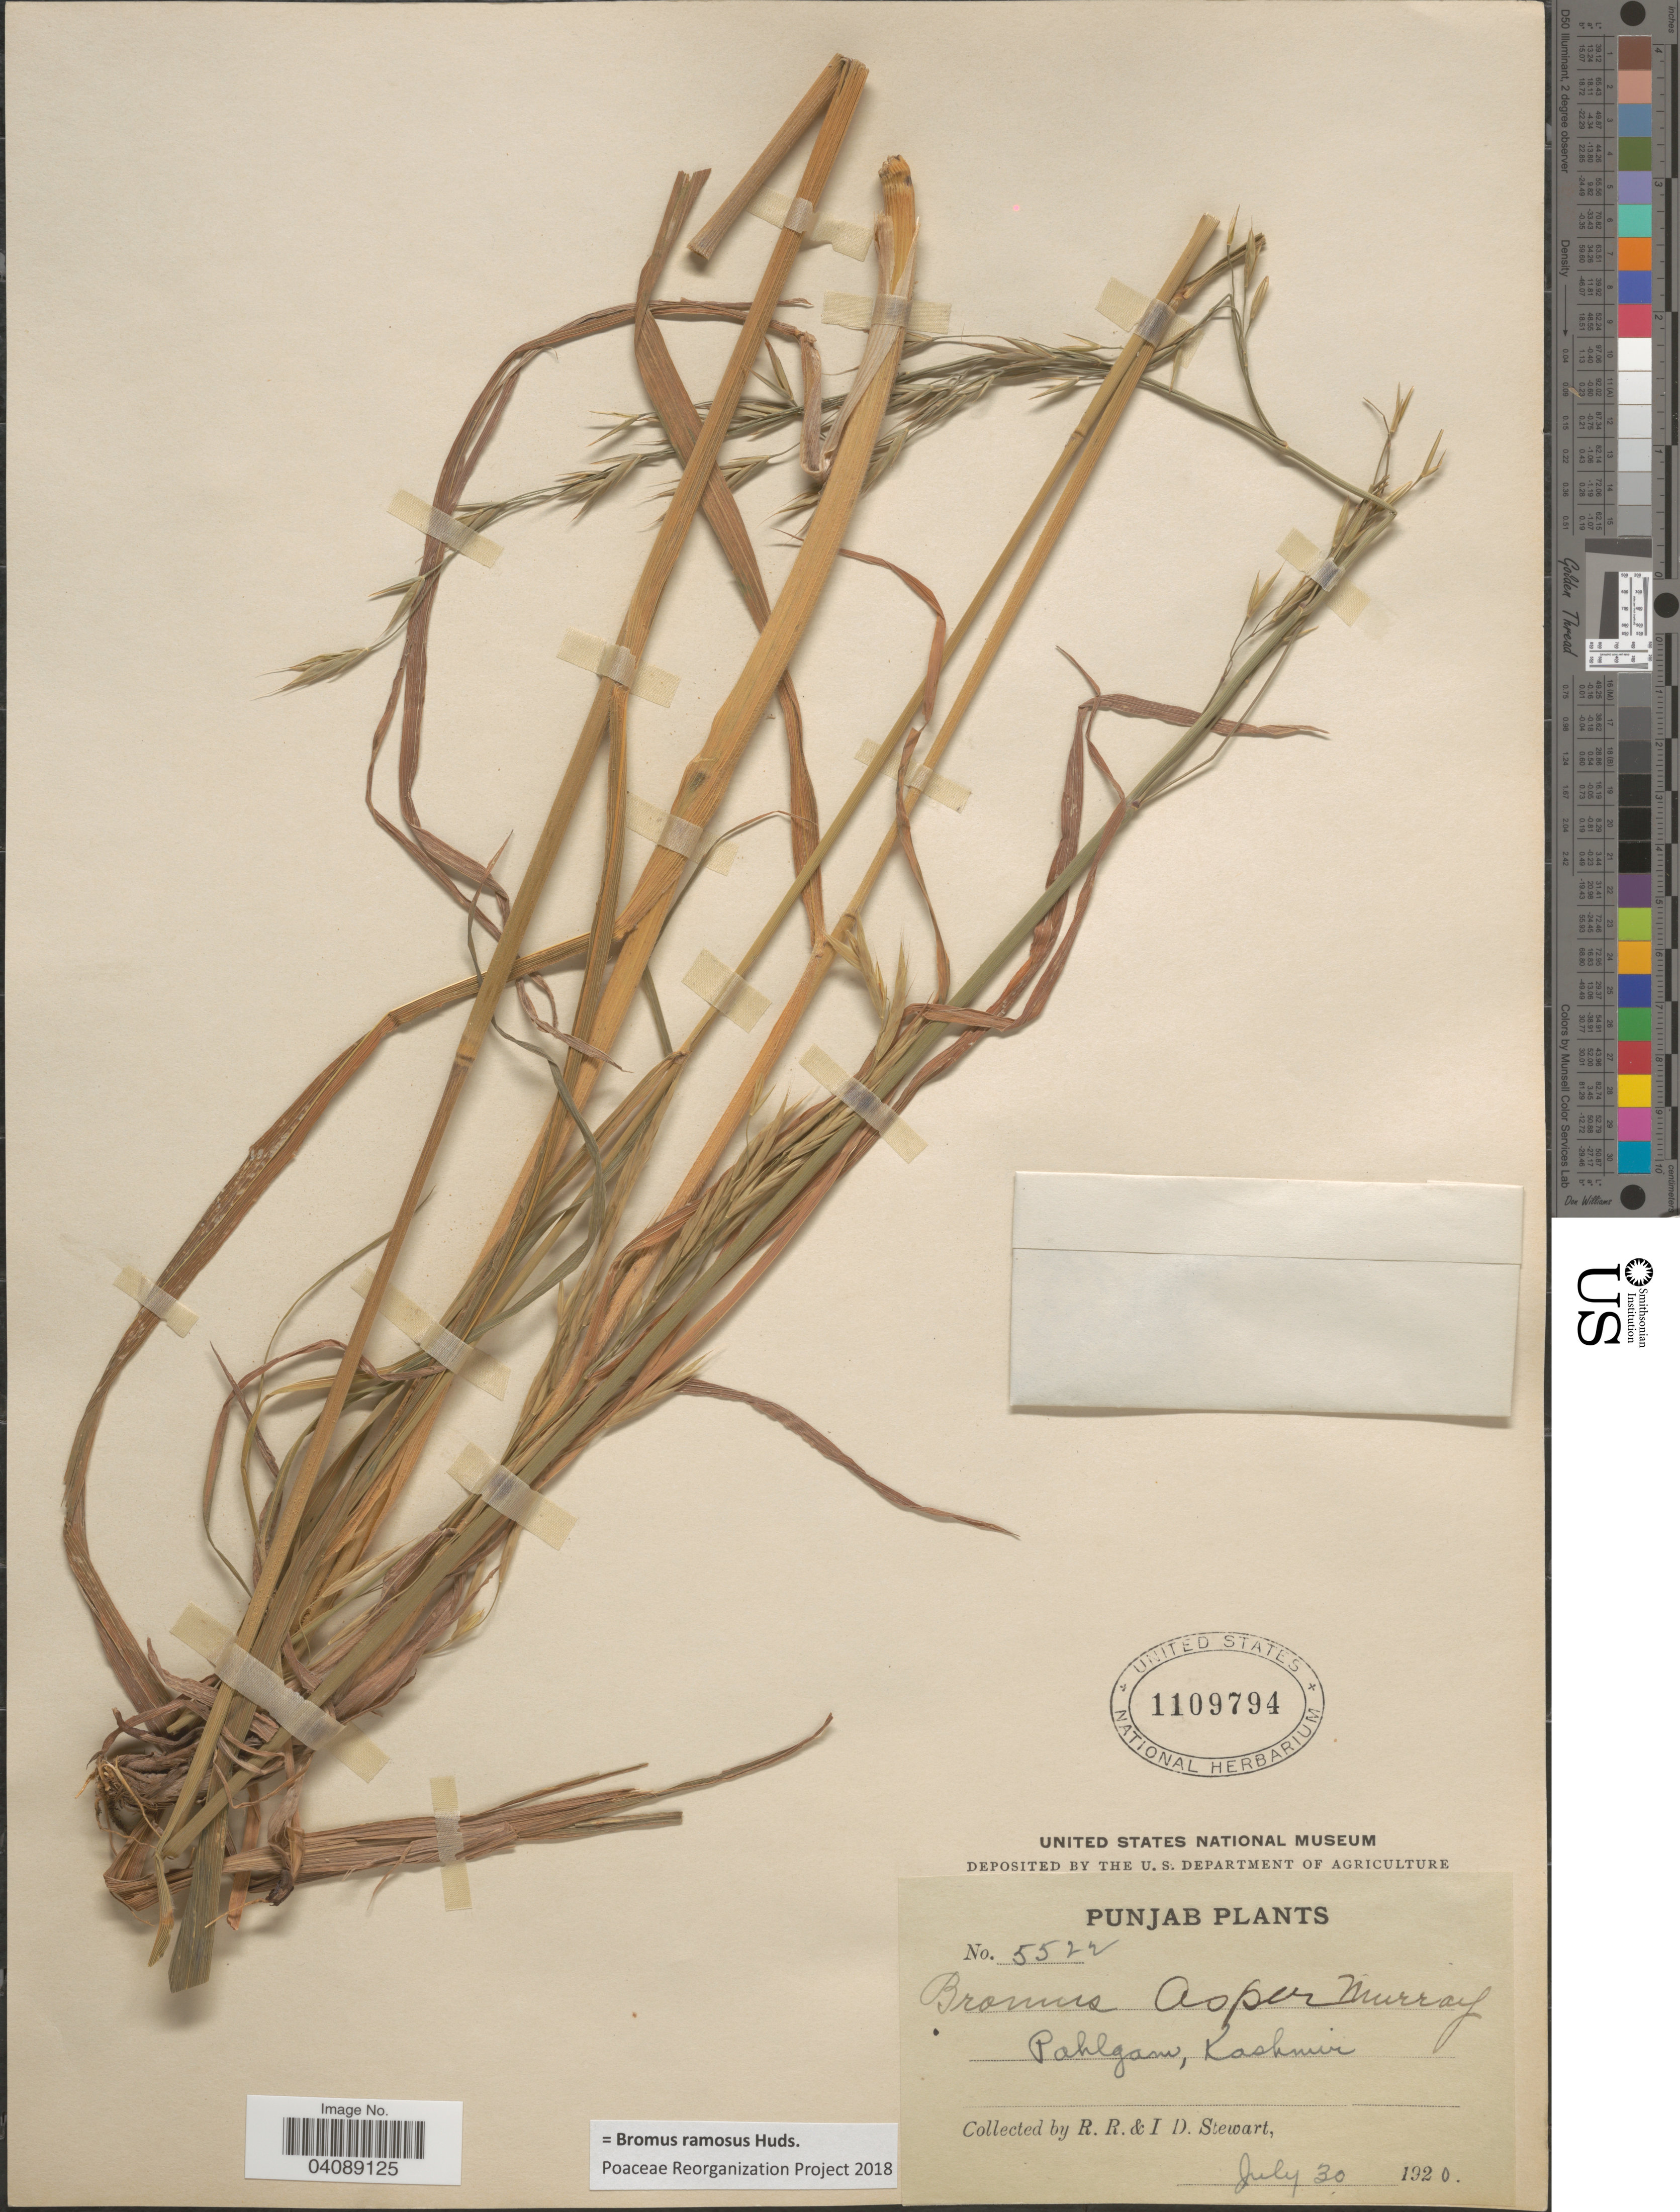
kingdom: Plantae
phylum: Tracheophyta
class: Liliopsida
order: Poales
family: Poaceae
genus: Bromus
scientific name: Bromus ramosus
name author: Huds.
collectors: R. Stewart & I. Stewart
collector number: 5522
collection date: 1920-07-30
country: India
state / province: Jammu and Kashmir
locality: Pahlgam, Kashmir.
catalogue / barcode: US 1109794